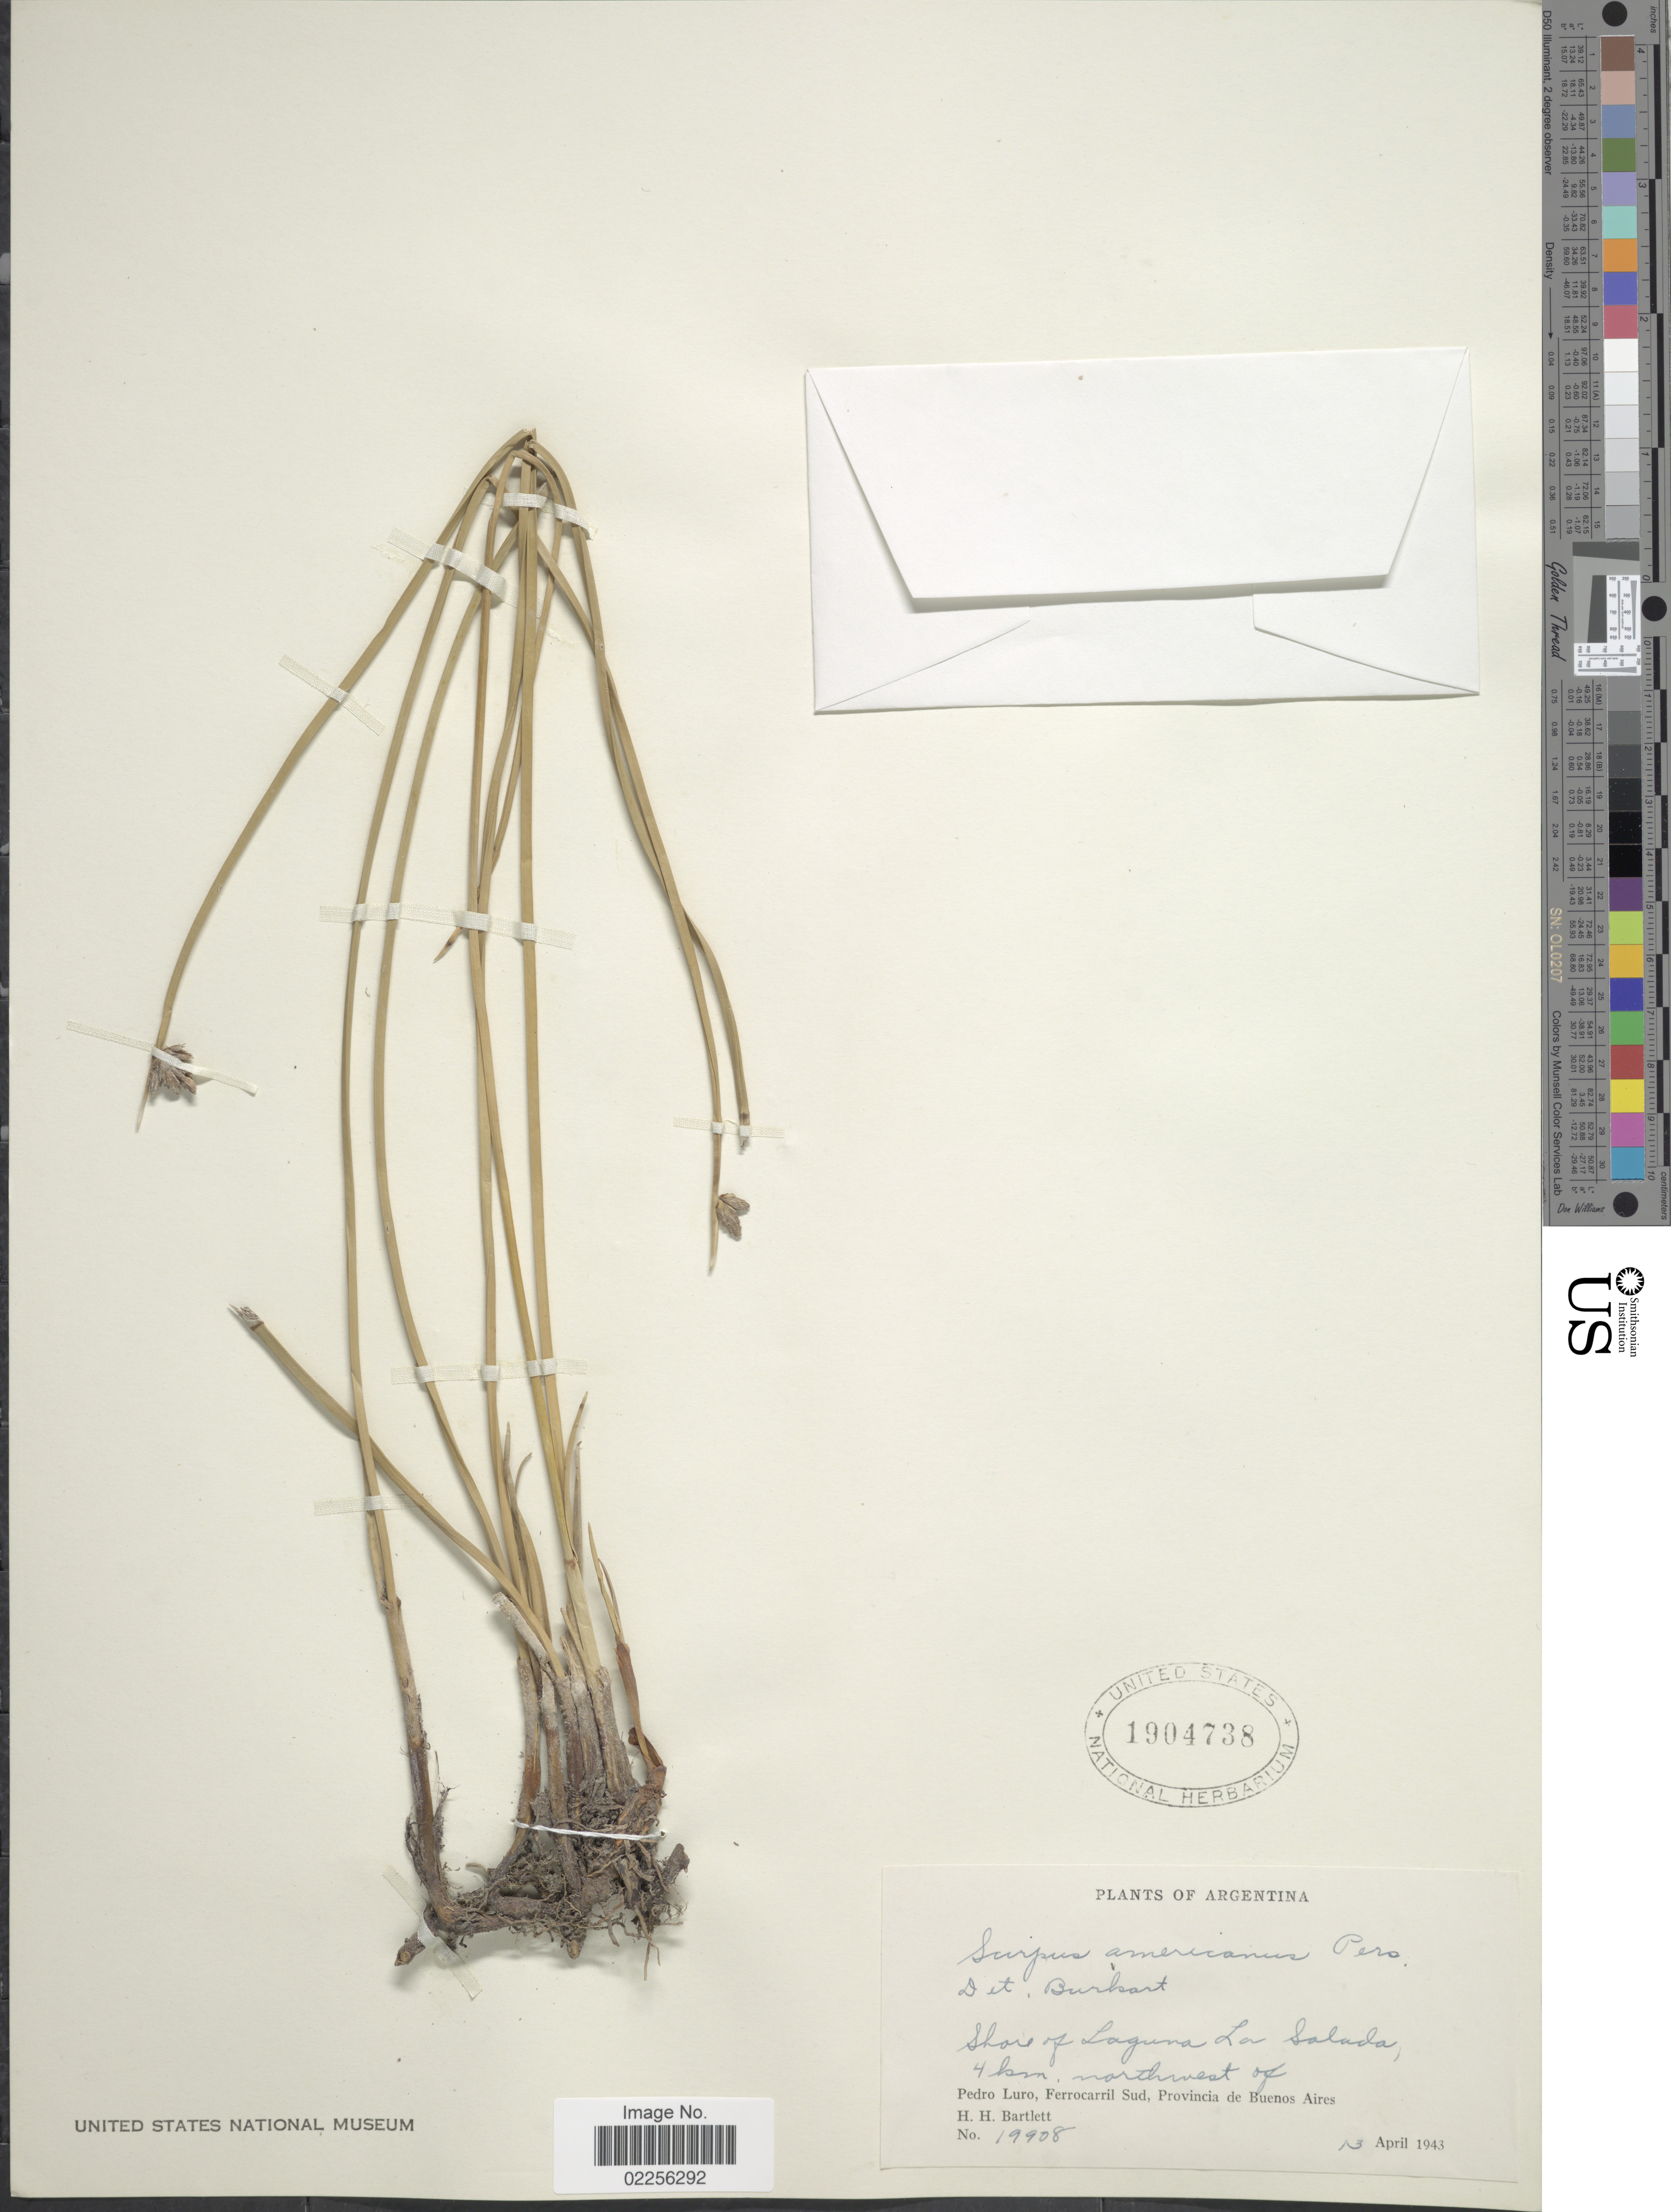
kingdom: Plantae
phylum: Tracheophyta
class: Liliopsida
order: Poales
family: Cyperaceae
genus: Schoenoplectus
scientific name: Schoenoplectus pungens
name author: (Vahl) Palla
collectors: H. H. Bartlett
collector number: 19908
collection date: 1943-04-13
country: Argentina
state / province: Buenos Aires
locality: Shore of Laguna La Salada, 4 km northwest of Pedro Luro, Ferrocarril Sud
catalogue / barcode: US 1904738